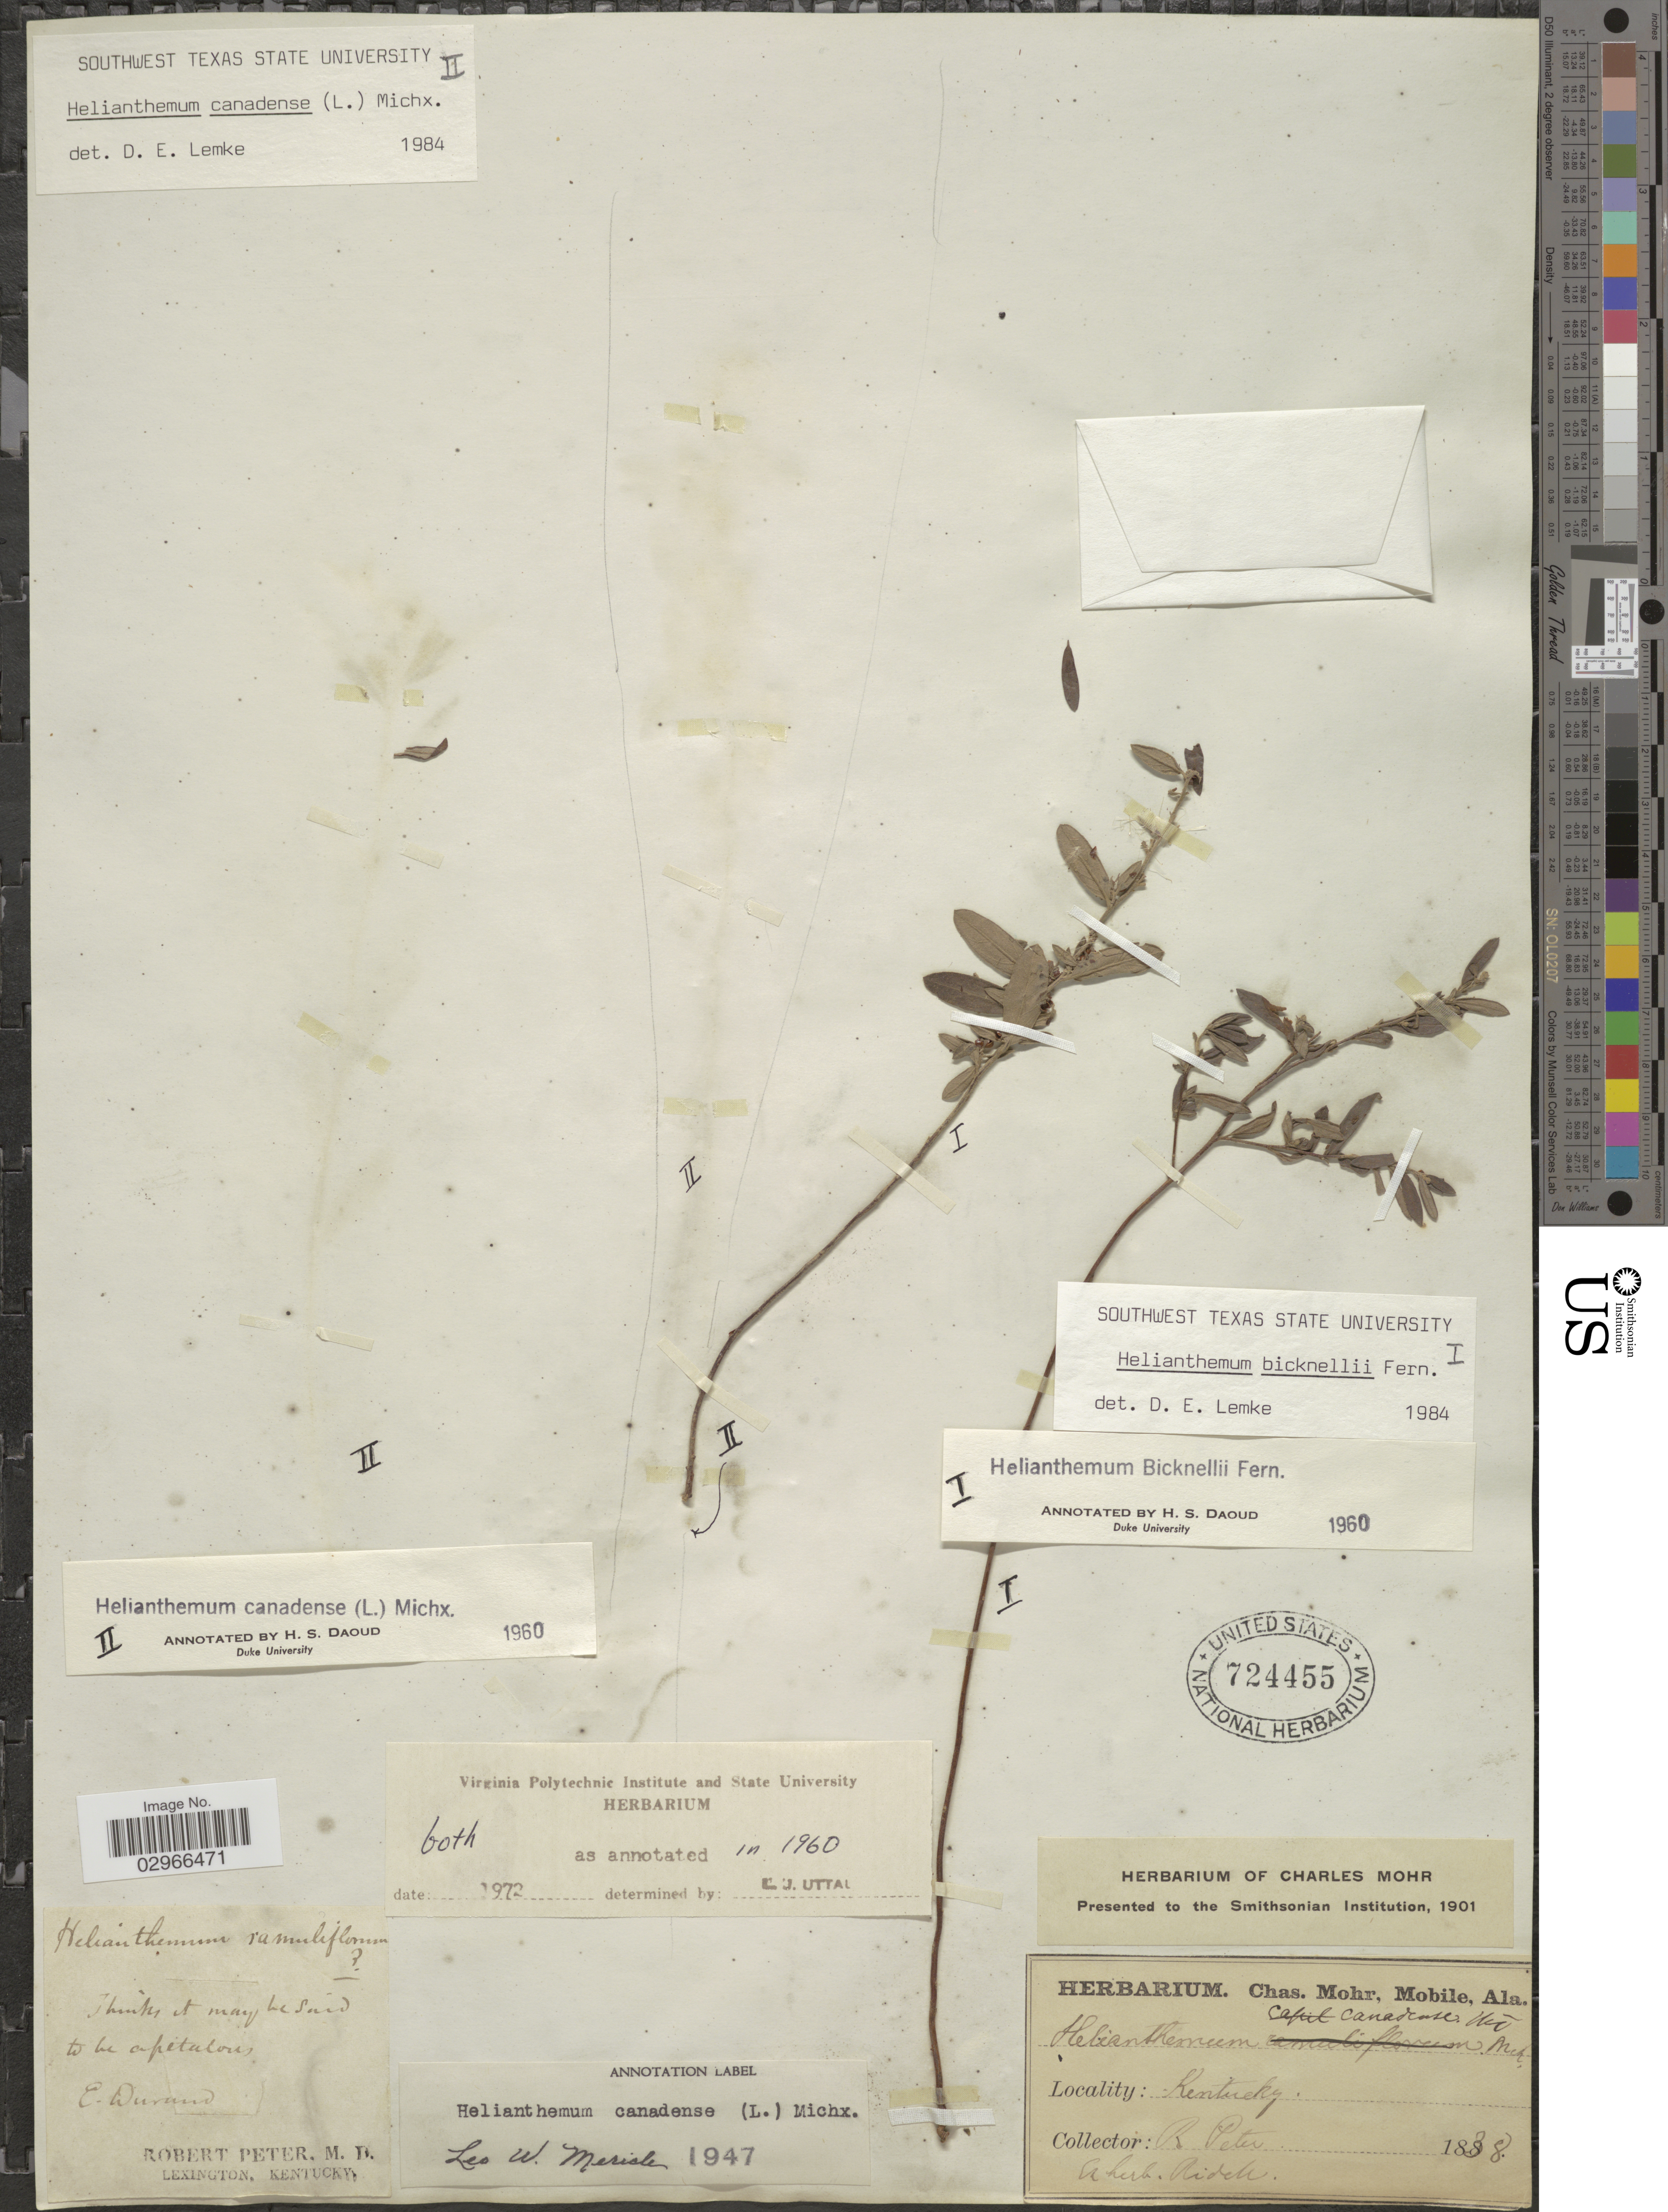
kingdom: Plantae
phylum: Tracheophyta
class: Magnoliopsida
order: Malvales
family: Cistaceae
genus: Helianthemum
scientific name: Helianthemum bicknellii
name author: Fernald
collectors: R. Peter & E. A. Durand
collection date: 1838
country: United States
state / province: Kentucky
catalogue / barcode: US 724455